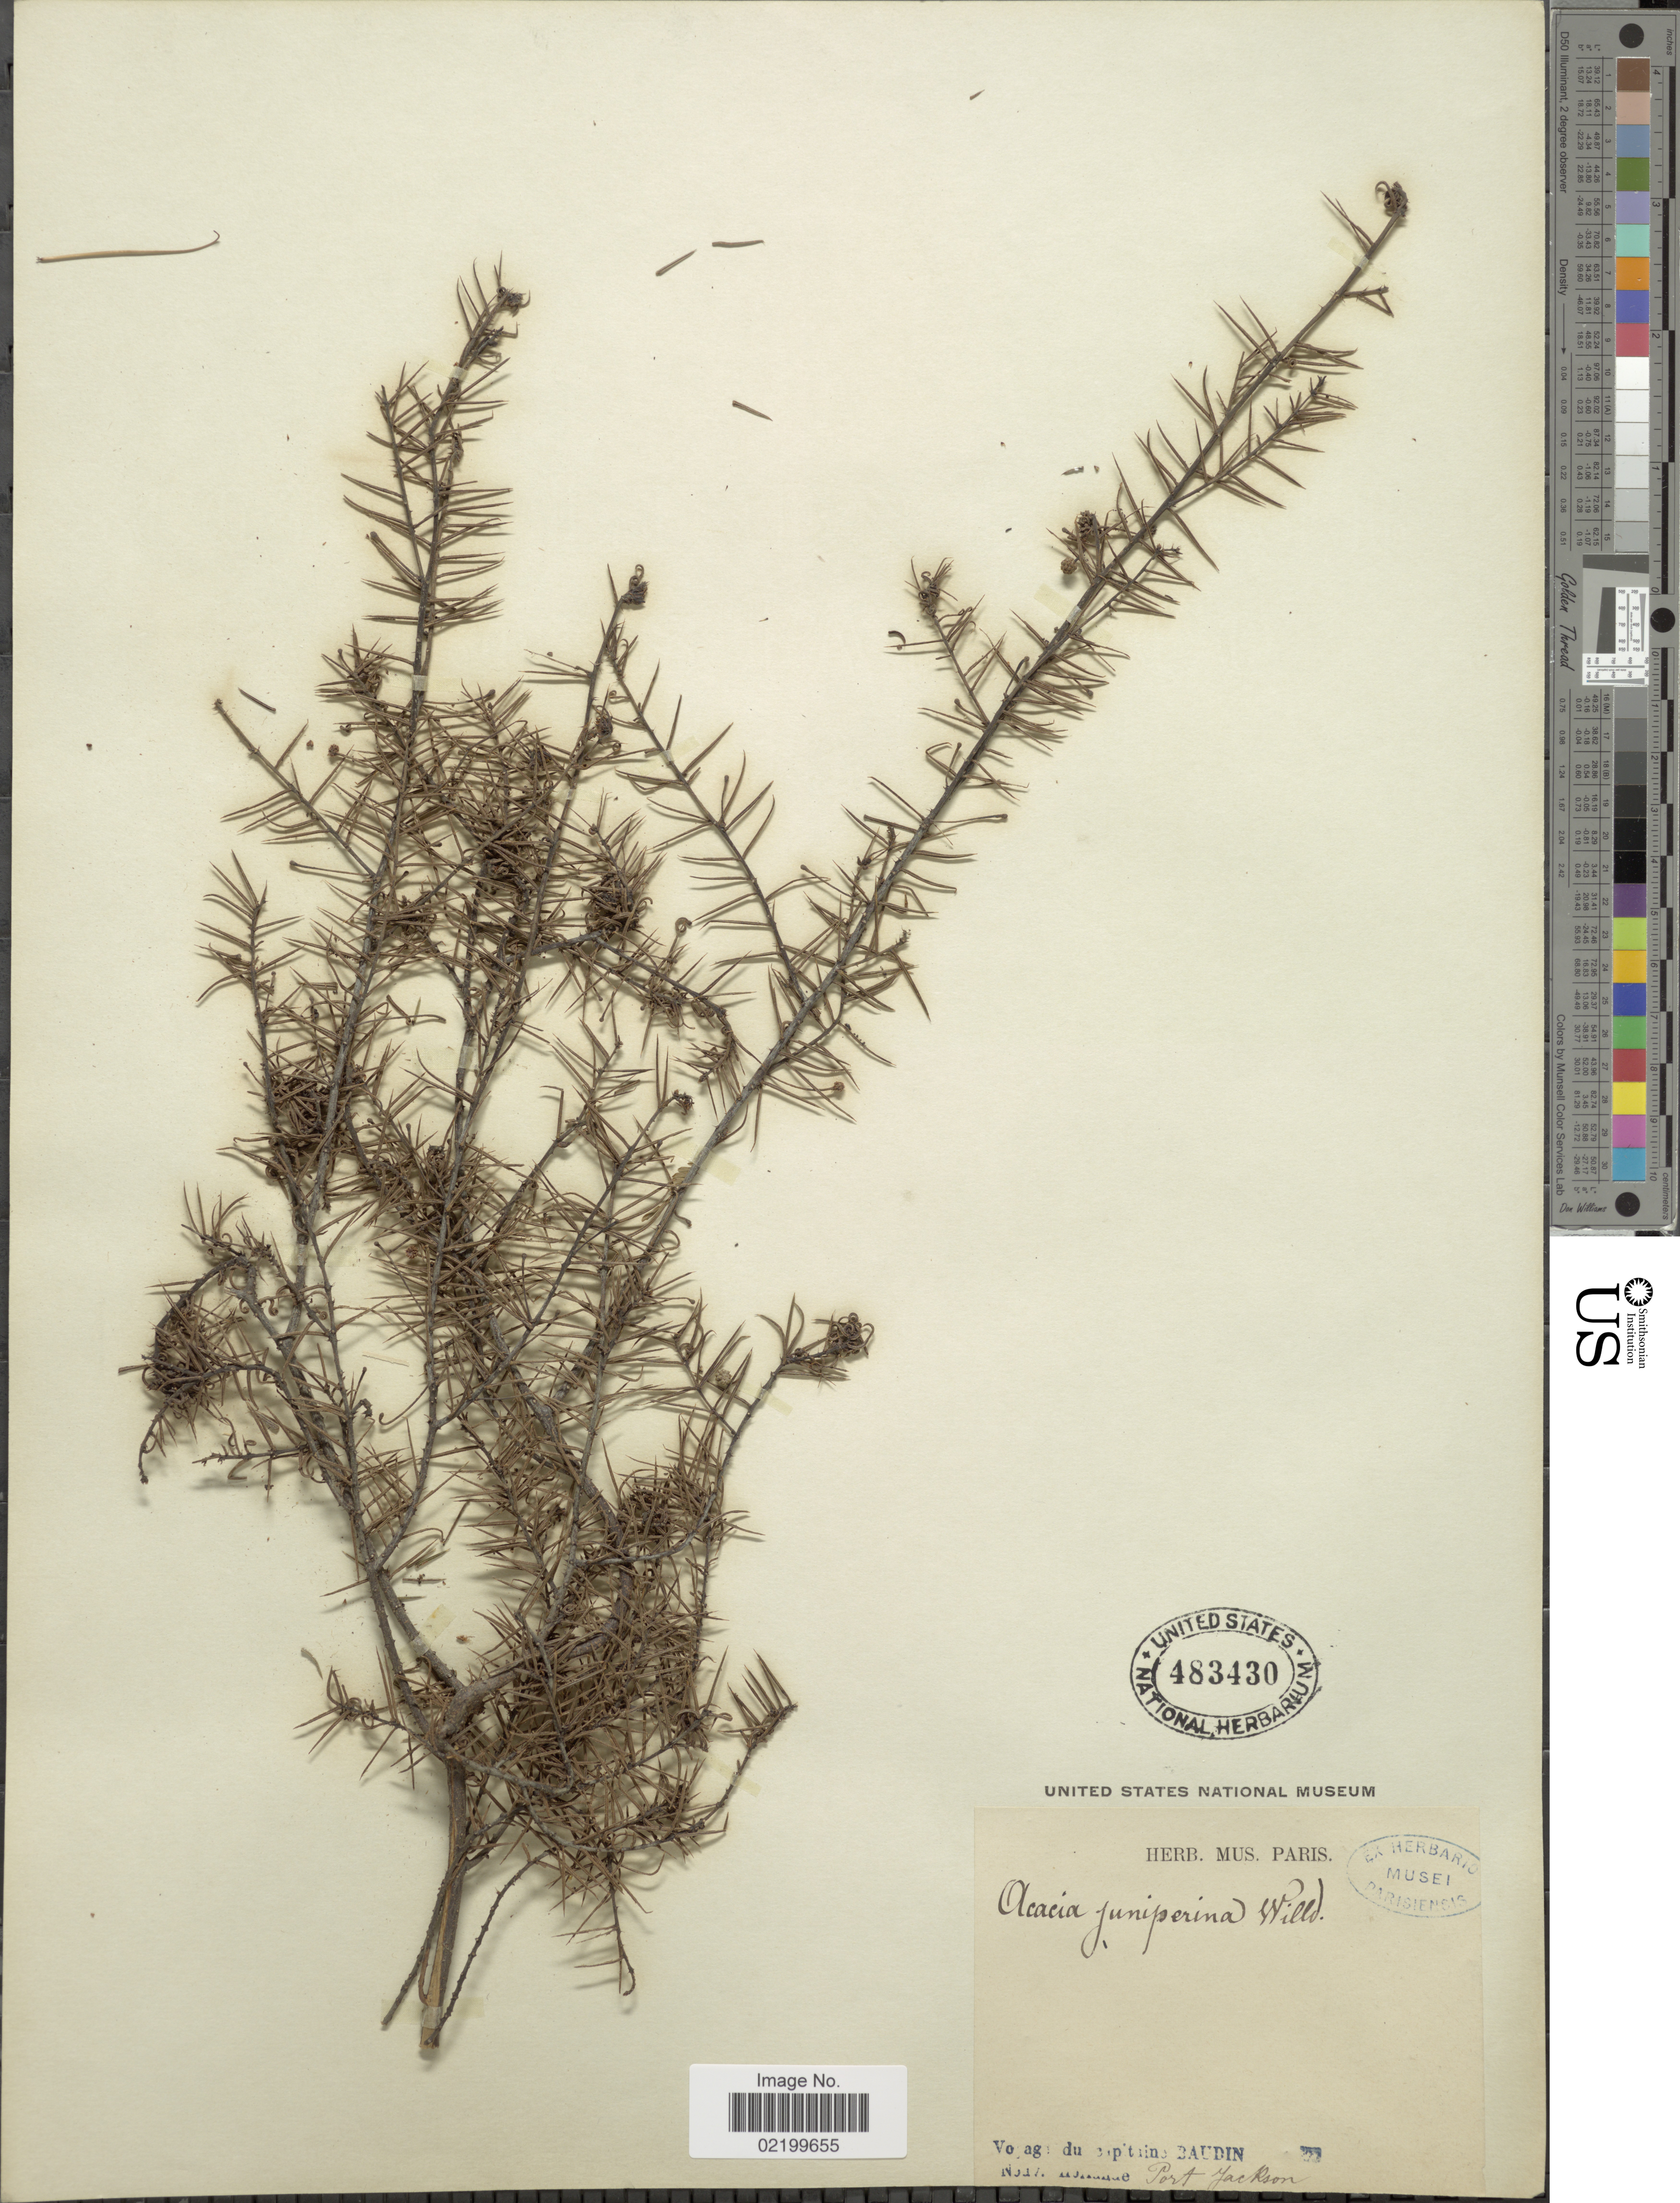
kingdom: Plantae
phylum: Tracheophyta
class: Magnoliopsida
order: Fabales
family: Fabaceae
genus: Acacia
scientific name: Acacia ulicifolia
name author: (Salisb.) Court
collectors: T. Baudin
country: Australia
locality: Nouv. Hollande, Port Jackson.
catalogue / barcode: US 483430